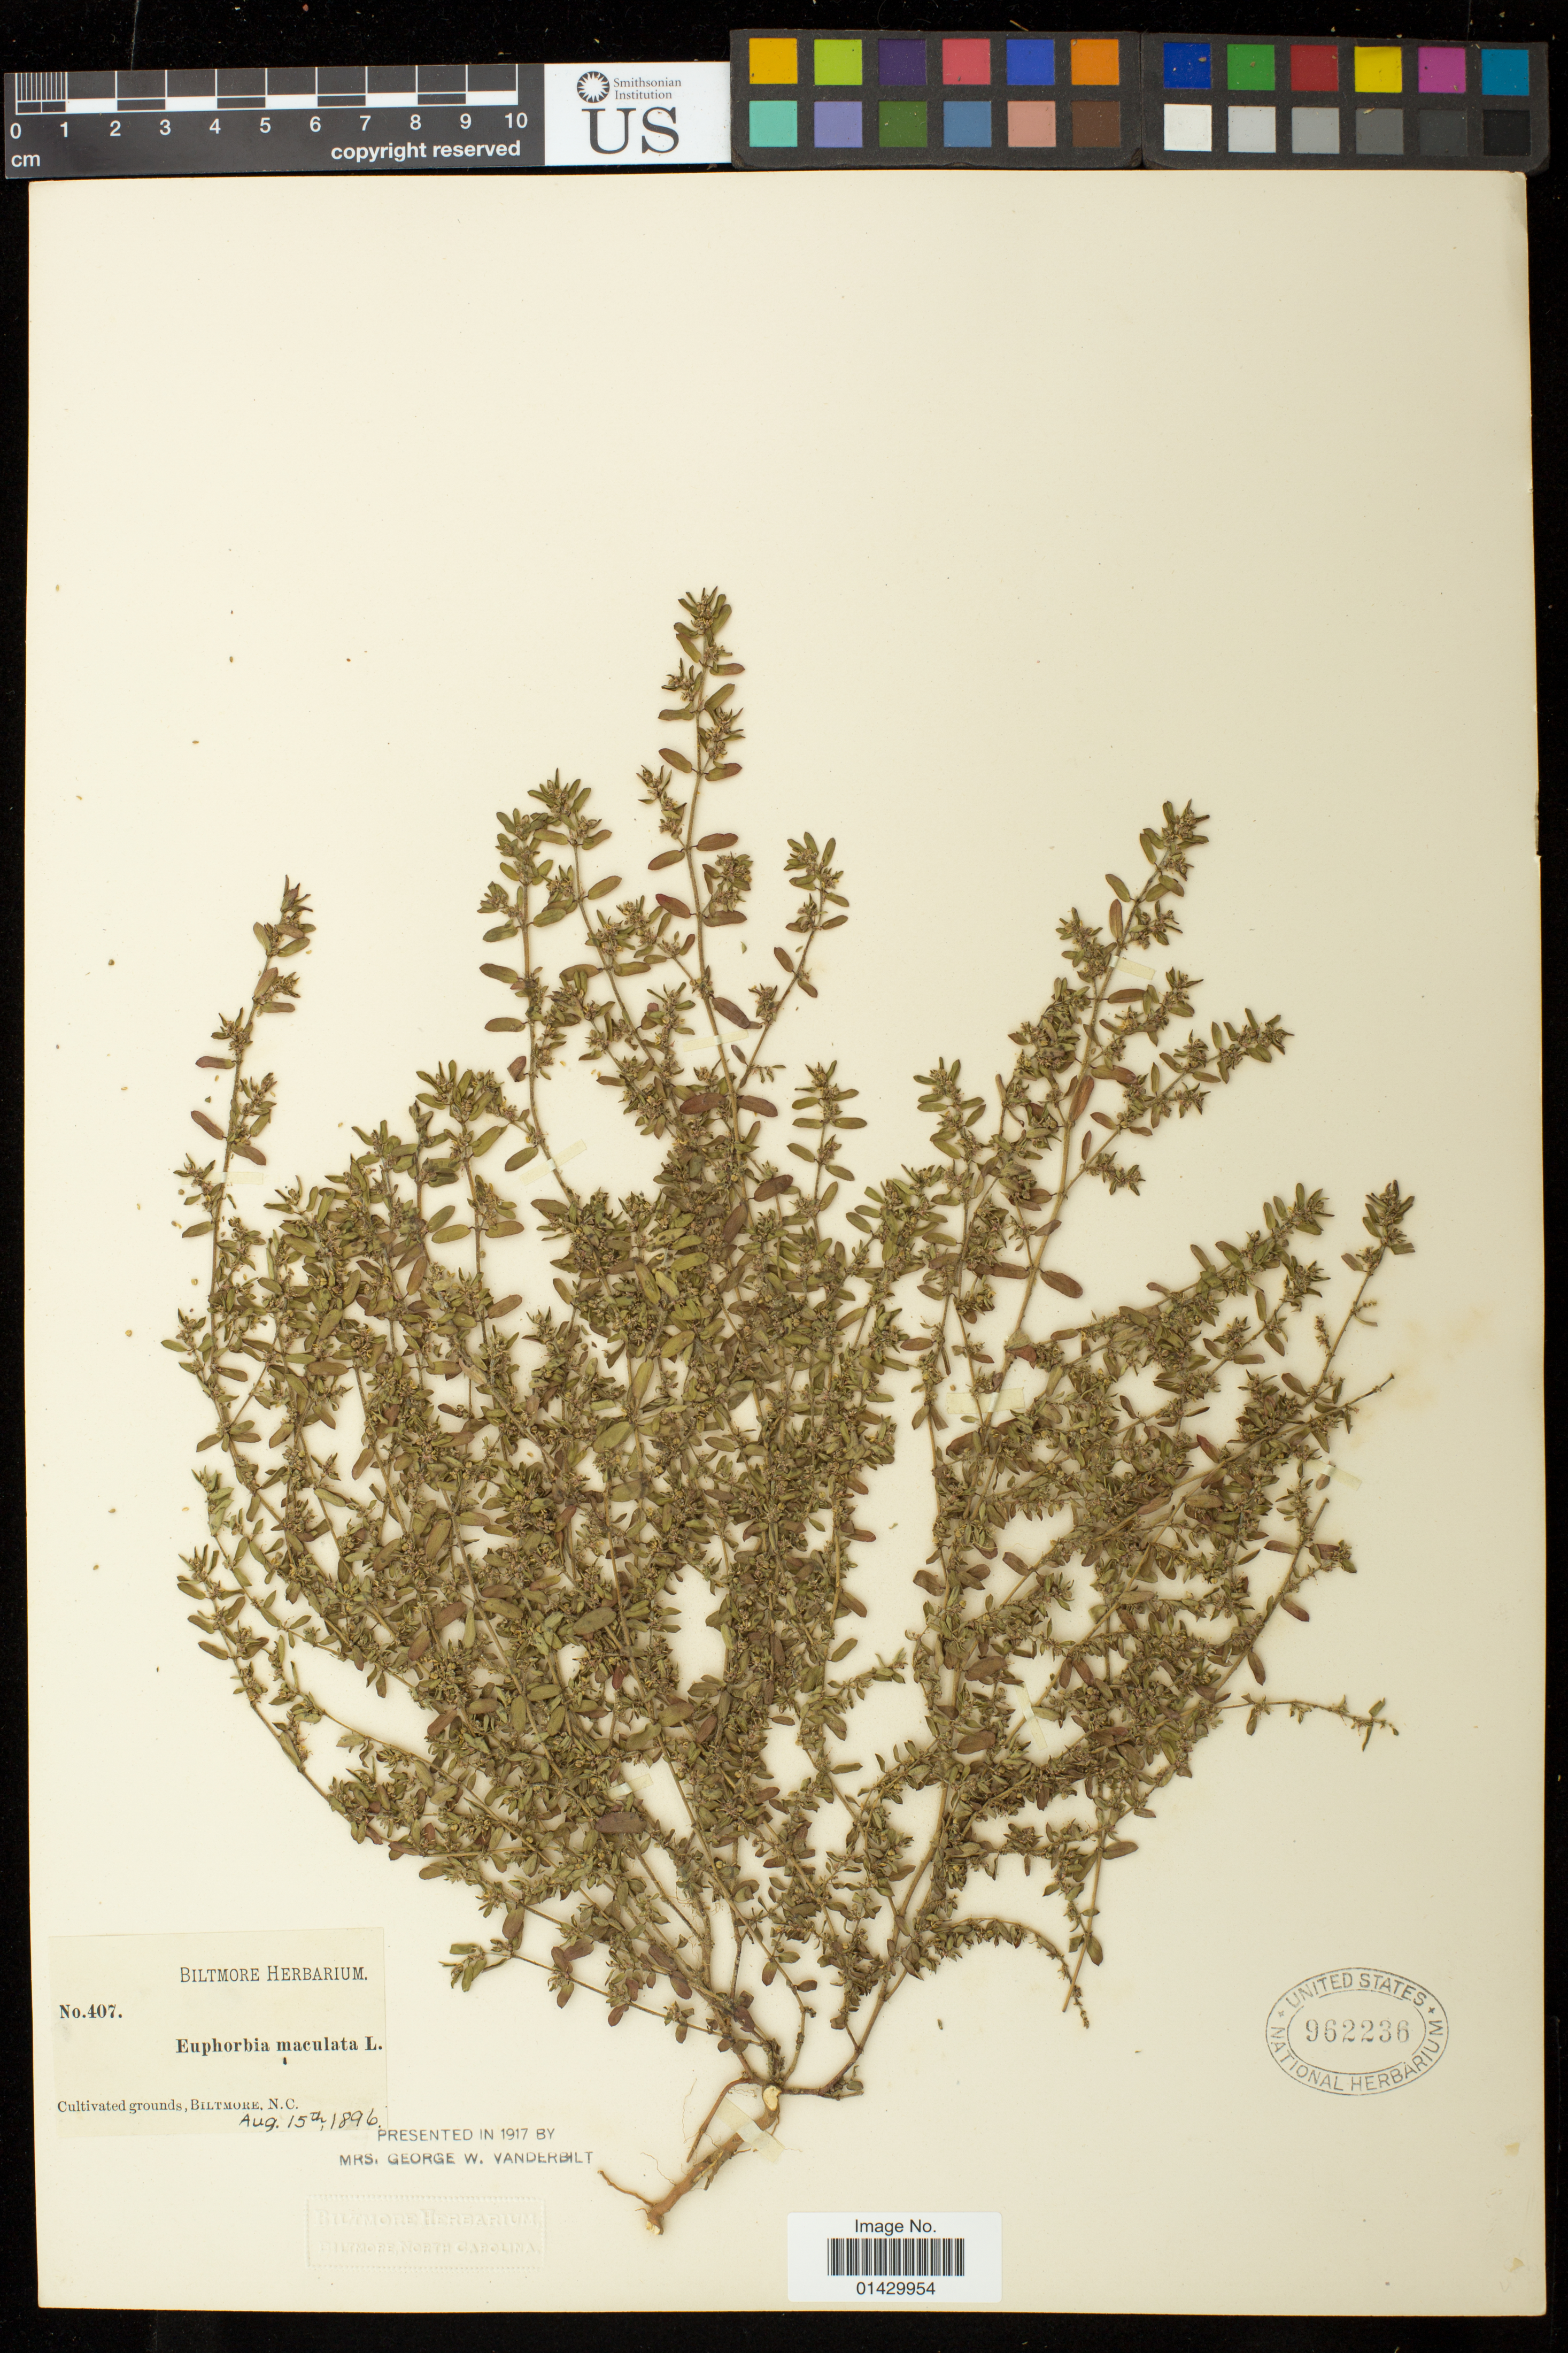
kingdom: Plantae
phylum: Tracheophyta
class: Magnoliopsida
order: Malpighiales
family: Euphorbiaceae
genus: Euphorbia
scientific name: Euphorbia maculata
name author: L.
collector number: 407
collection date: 1896-08-15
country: United States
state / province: North Carolina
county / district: Buncombe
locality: Cultivated grounds, Biltmore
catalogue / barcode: US 962236